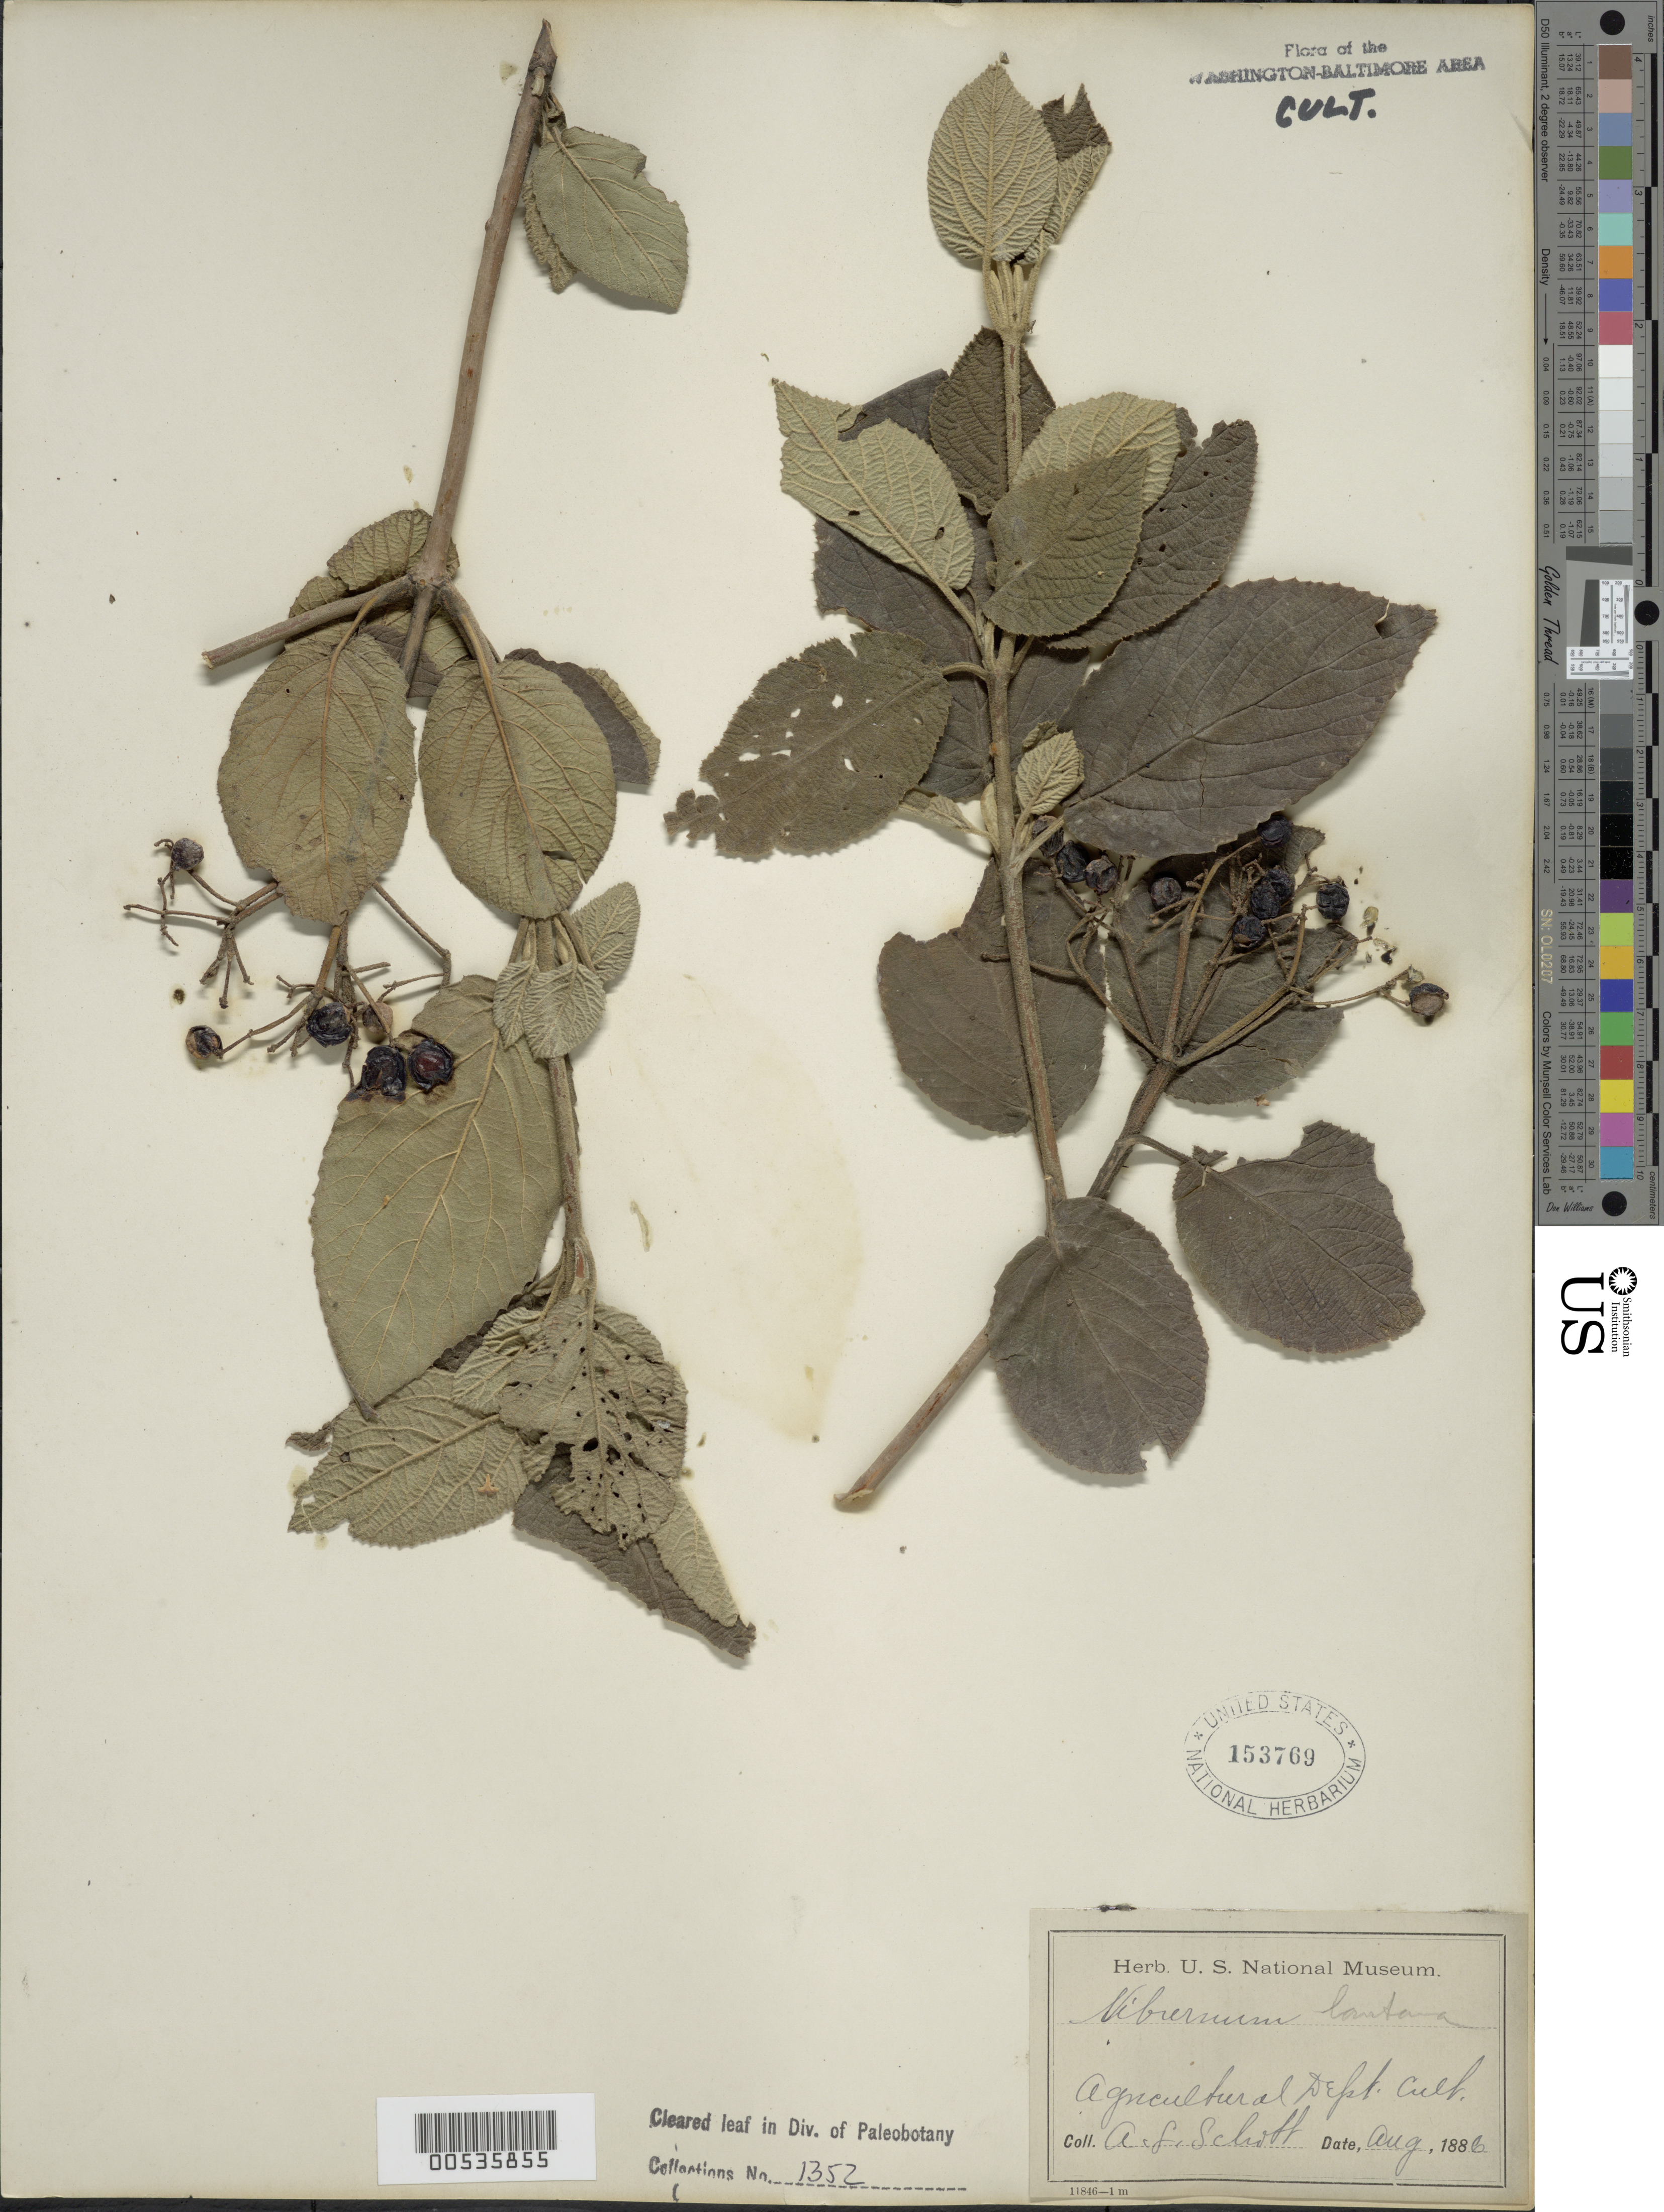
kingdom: Plantae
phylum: Tracheophyta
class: Magnoliopsida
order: Dipsacales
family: Viburnaceae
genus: Viburnum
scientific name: Viburnum lantana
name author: L.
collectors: A. Schoff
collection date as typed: Aug 1886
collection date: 1886-08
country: United States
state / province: District of Columbia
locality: Department of Agriculture, Washington, D.C.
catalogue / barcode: US 153769